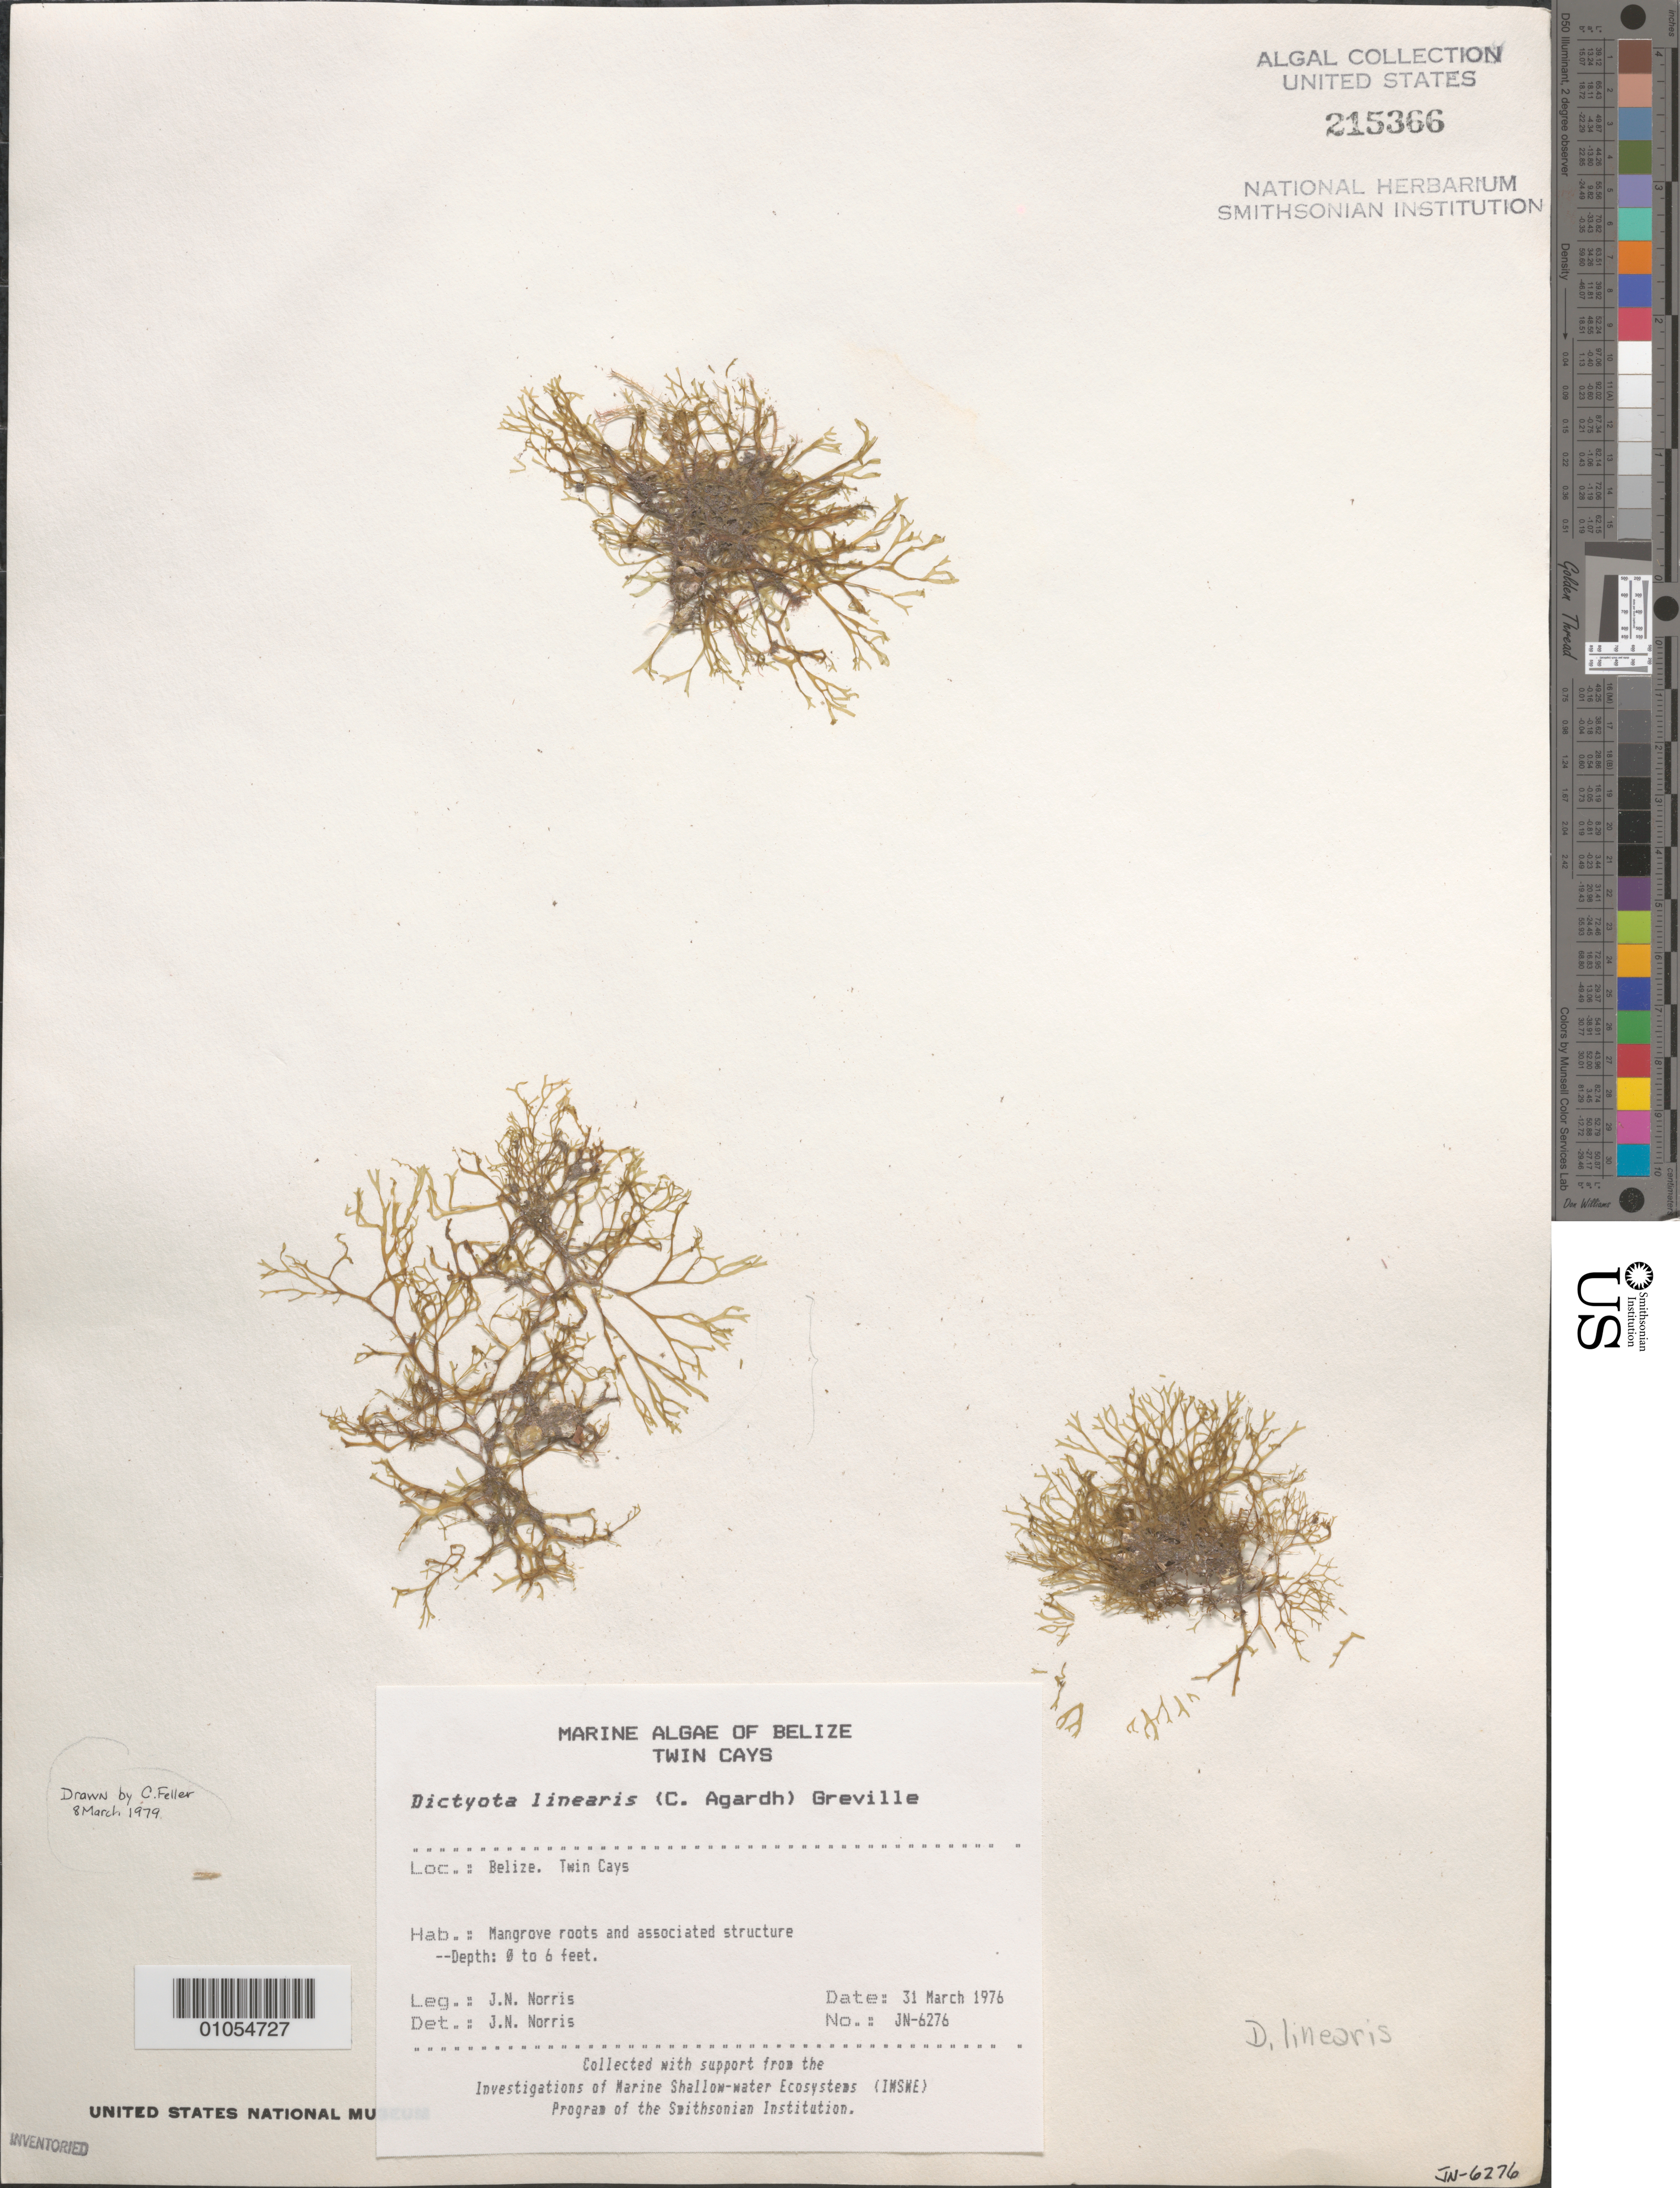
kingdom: Chromista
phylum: Ochrophyta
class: Phaeophyceae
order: Dictyotales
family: Dictyotaceae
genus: Dictyota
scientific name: Dictyota linearis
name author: (C. Agardh) Grev.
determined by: Norris, James N.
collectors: J. N. Norris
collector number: JN-6276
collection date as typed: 31 Mar 1976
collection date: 1976-03-31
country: Belize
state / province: Stann Creek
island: Twin Cays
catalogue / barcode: US 215366